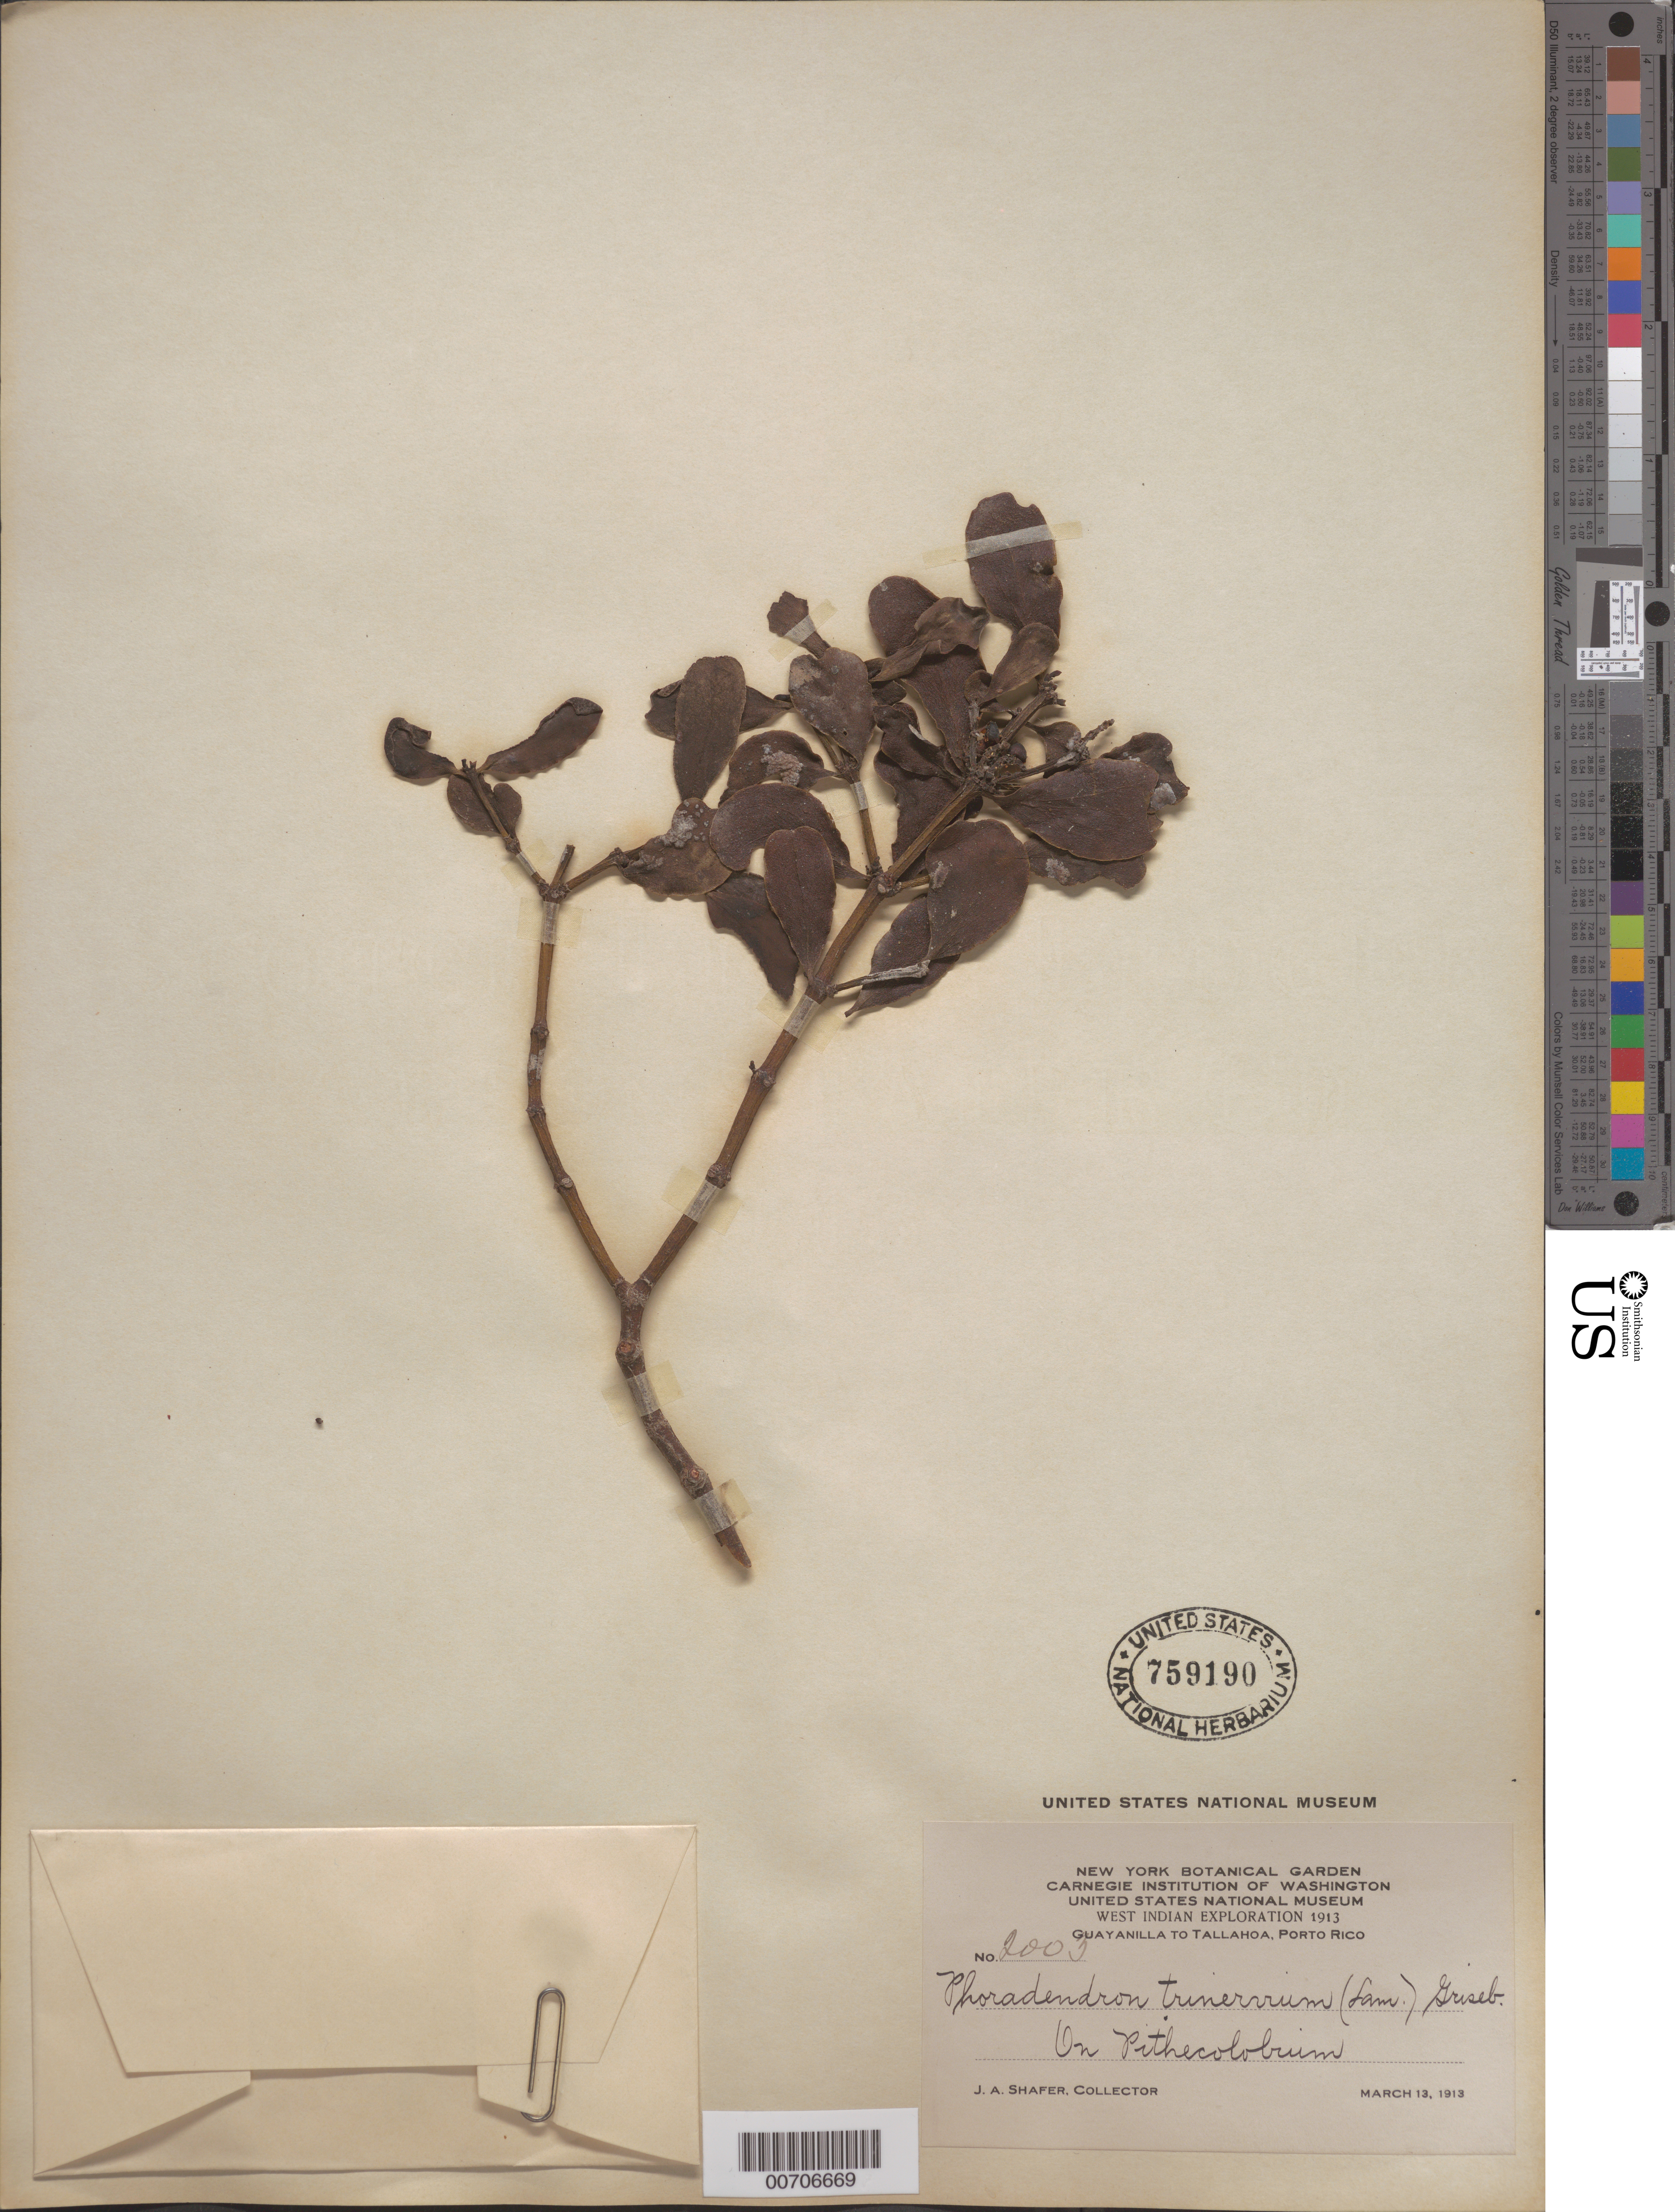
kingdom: Plantae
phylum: Tracheophyta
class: Magnoliopsida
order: Santalales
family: Viscaceae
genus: Phoradendron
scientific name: Phoradendron trinervium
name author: (Lam.) Griseb.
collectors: J. A. Shafer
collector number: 2003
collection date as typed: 13 Mar 1913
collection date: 1913-03-13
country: Puerto Rico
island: Greater Antilles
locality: Guayanilla to Tallahoa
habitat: On Pithecolobium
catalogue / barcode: US 759190